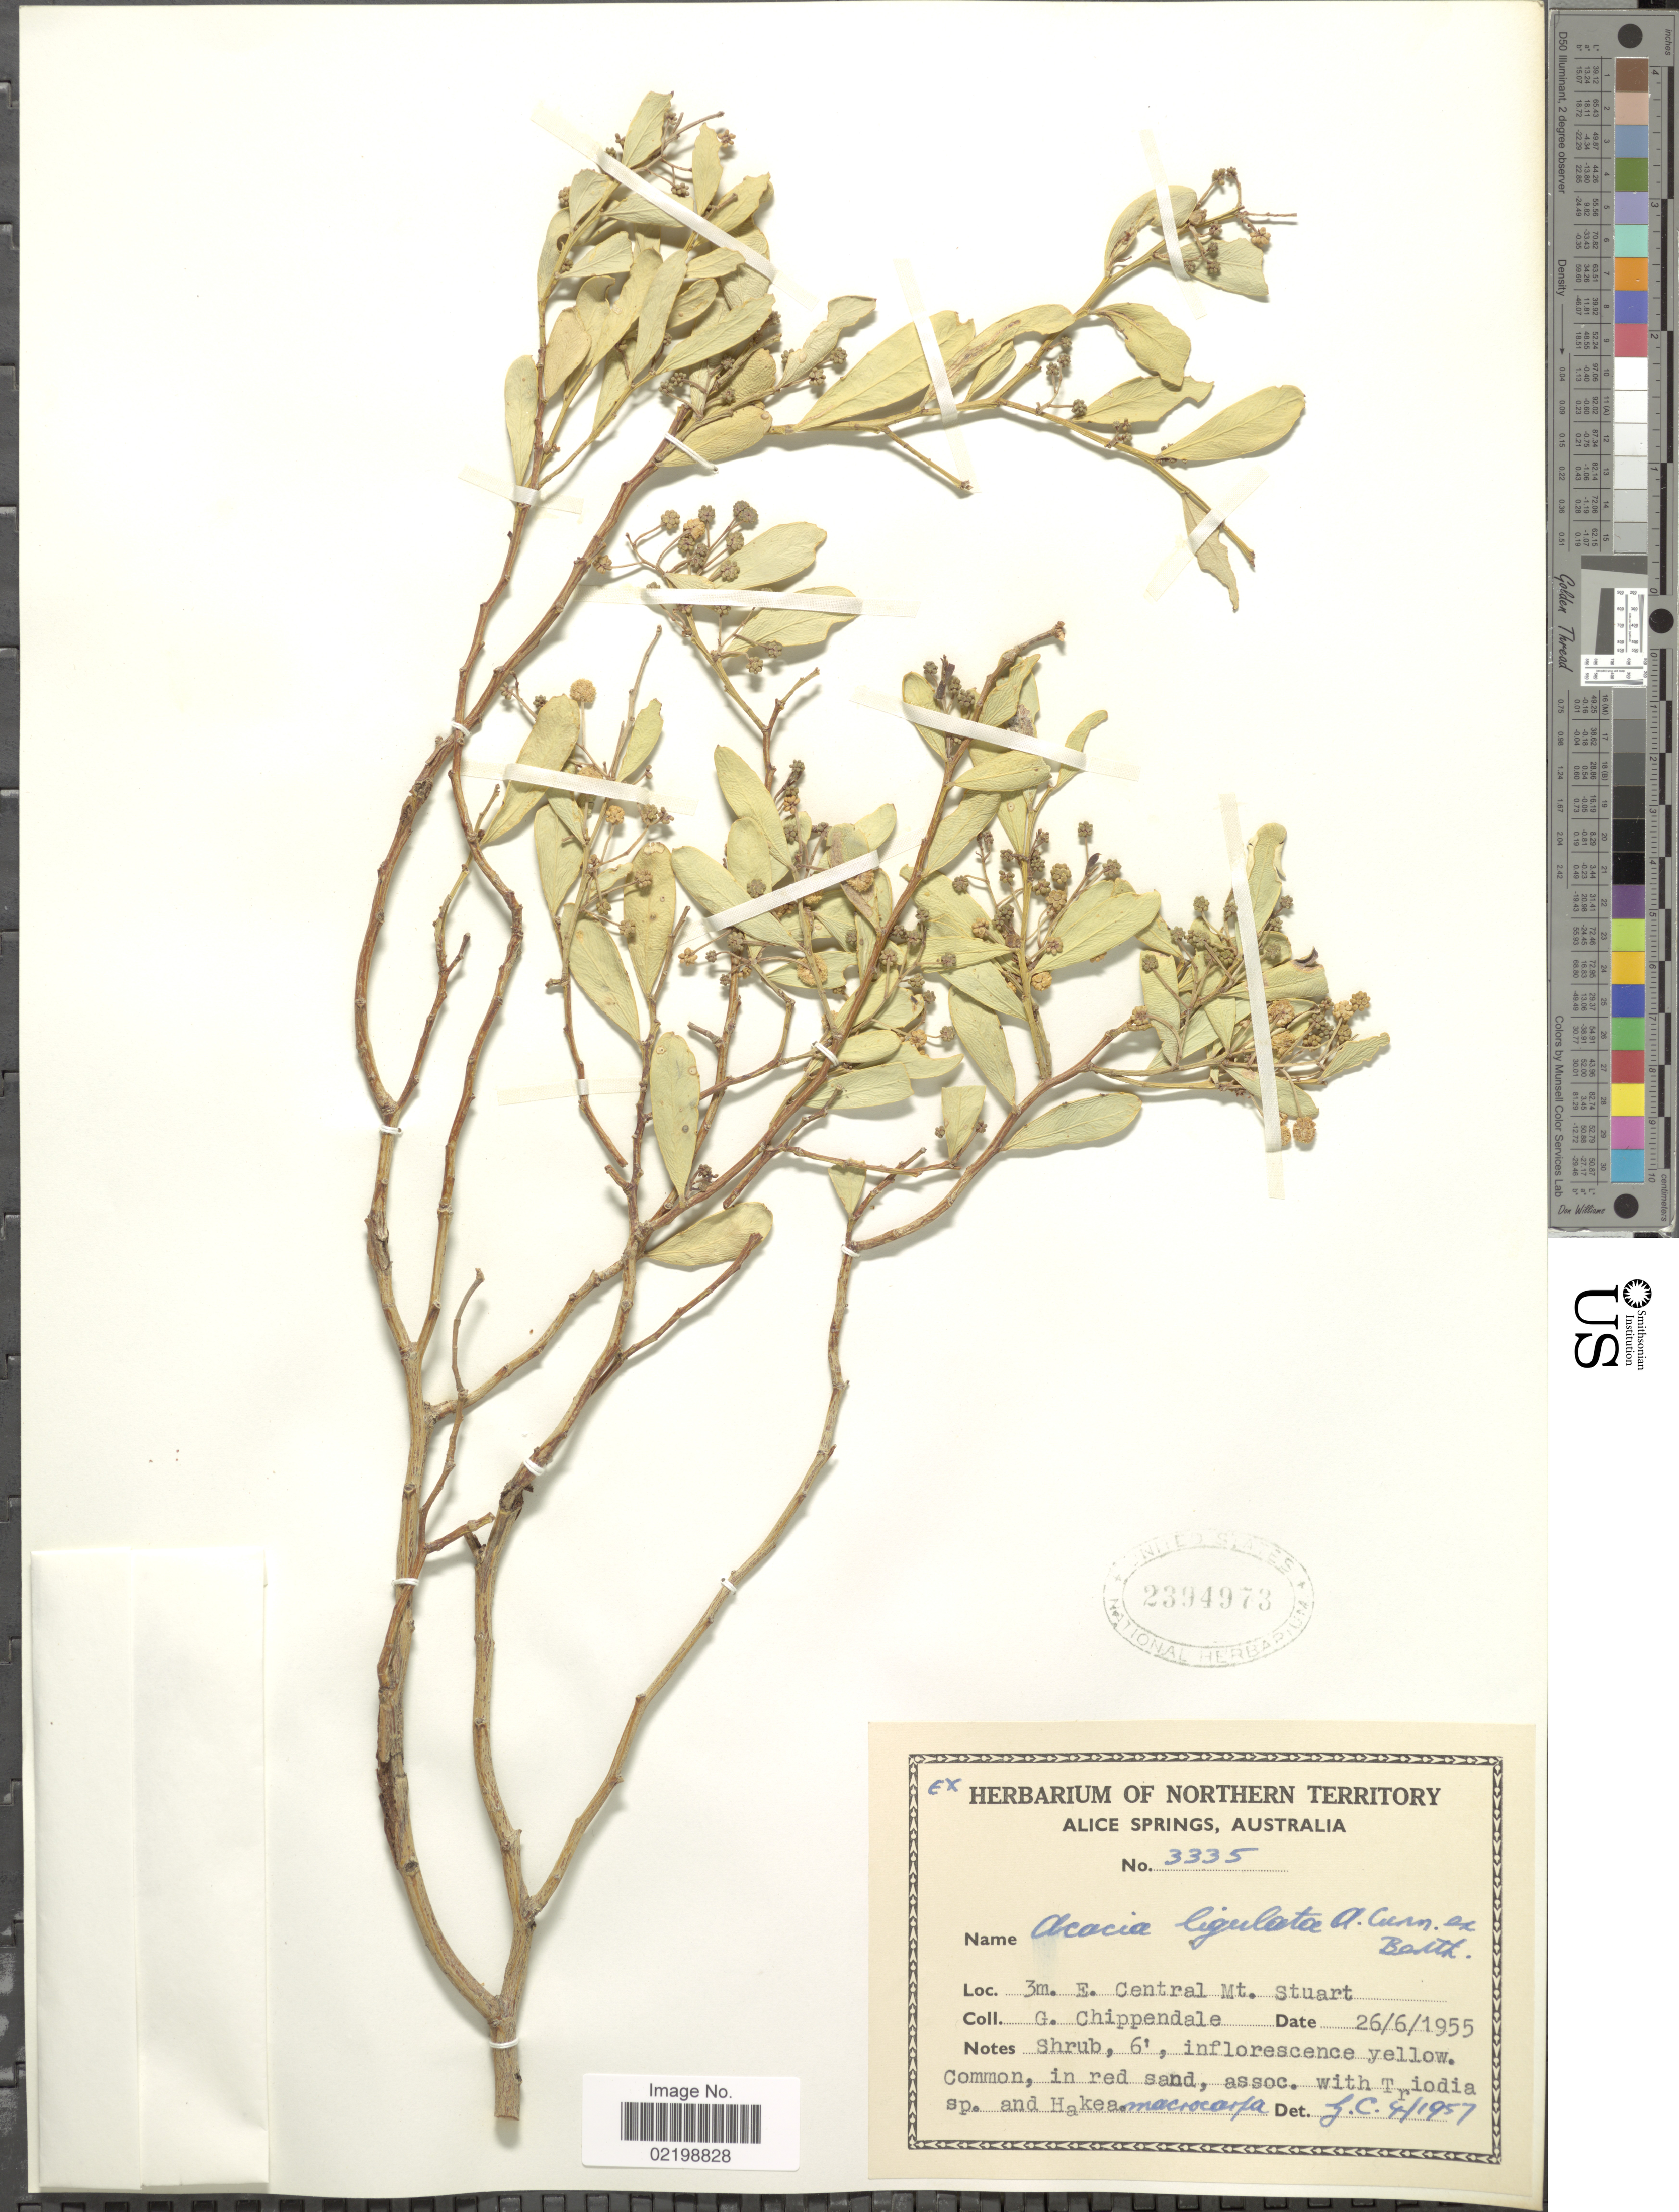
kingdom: Plantae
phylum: Tracheophyta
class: Magnoliopsida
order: Fabales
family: Fabaceae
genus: Acacia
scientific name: Acacia ligulata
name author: Benth.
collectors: G. Chippendale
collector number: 3335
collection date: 1955-06-26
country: Australia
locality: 3m. E. Central Mt. Stuart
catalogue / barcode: US 2394973